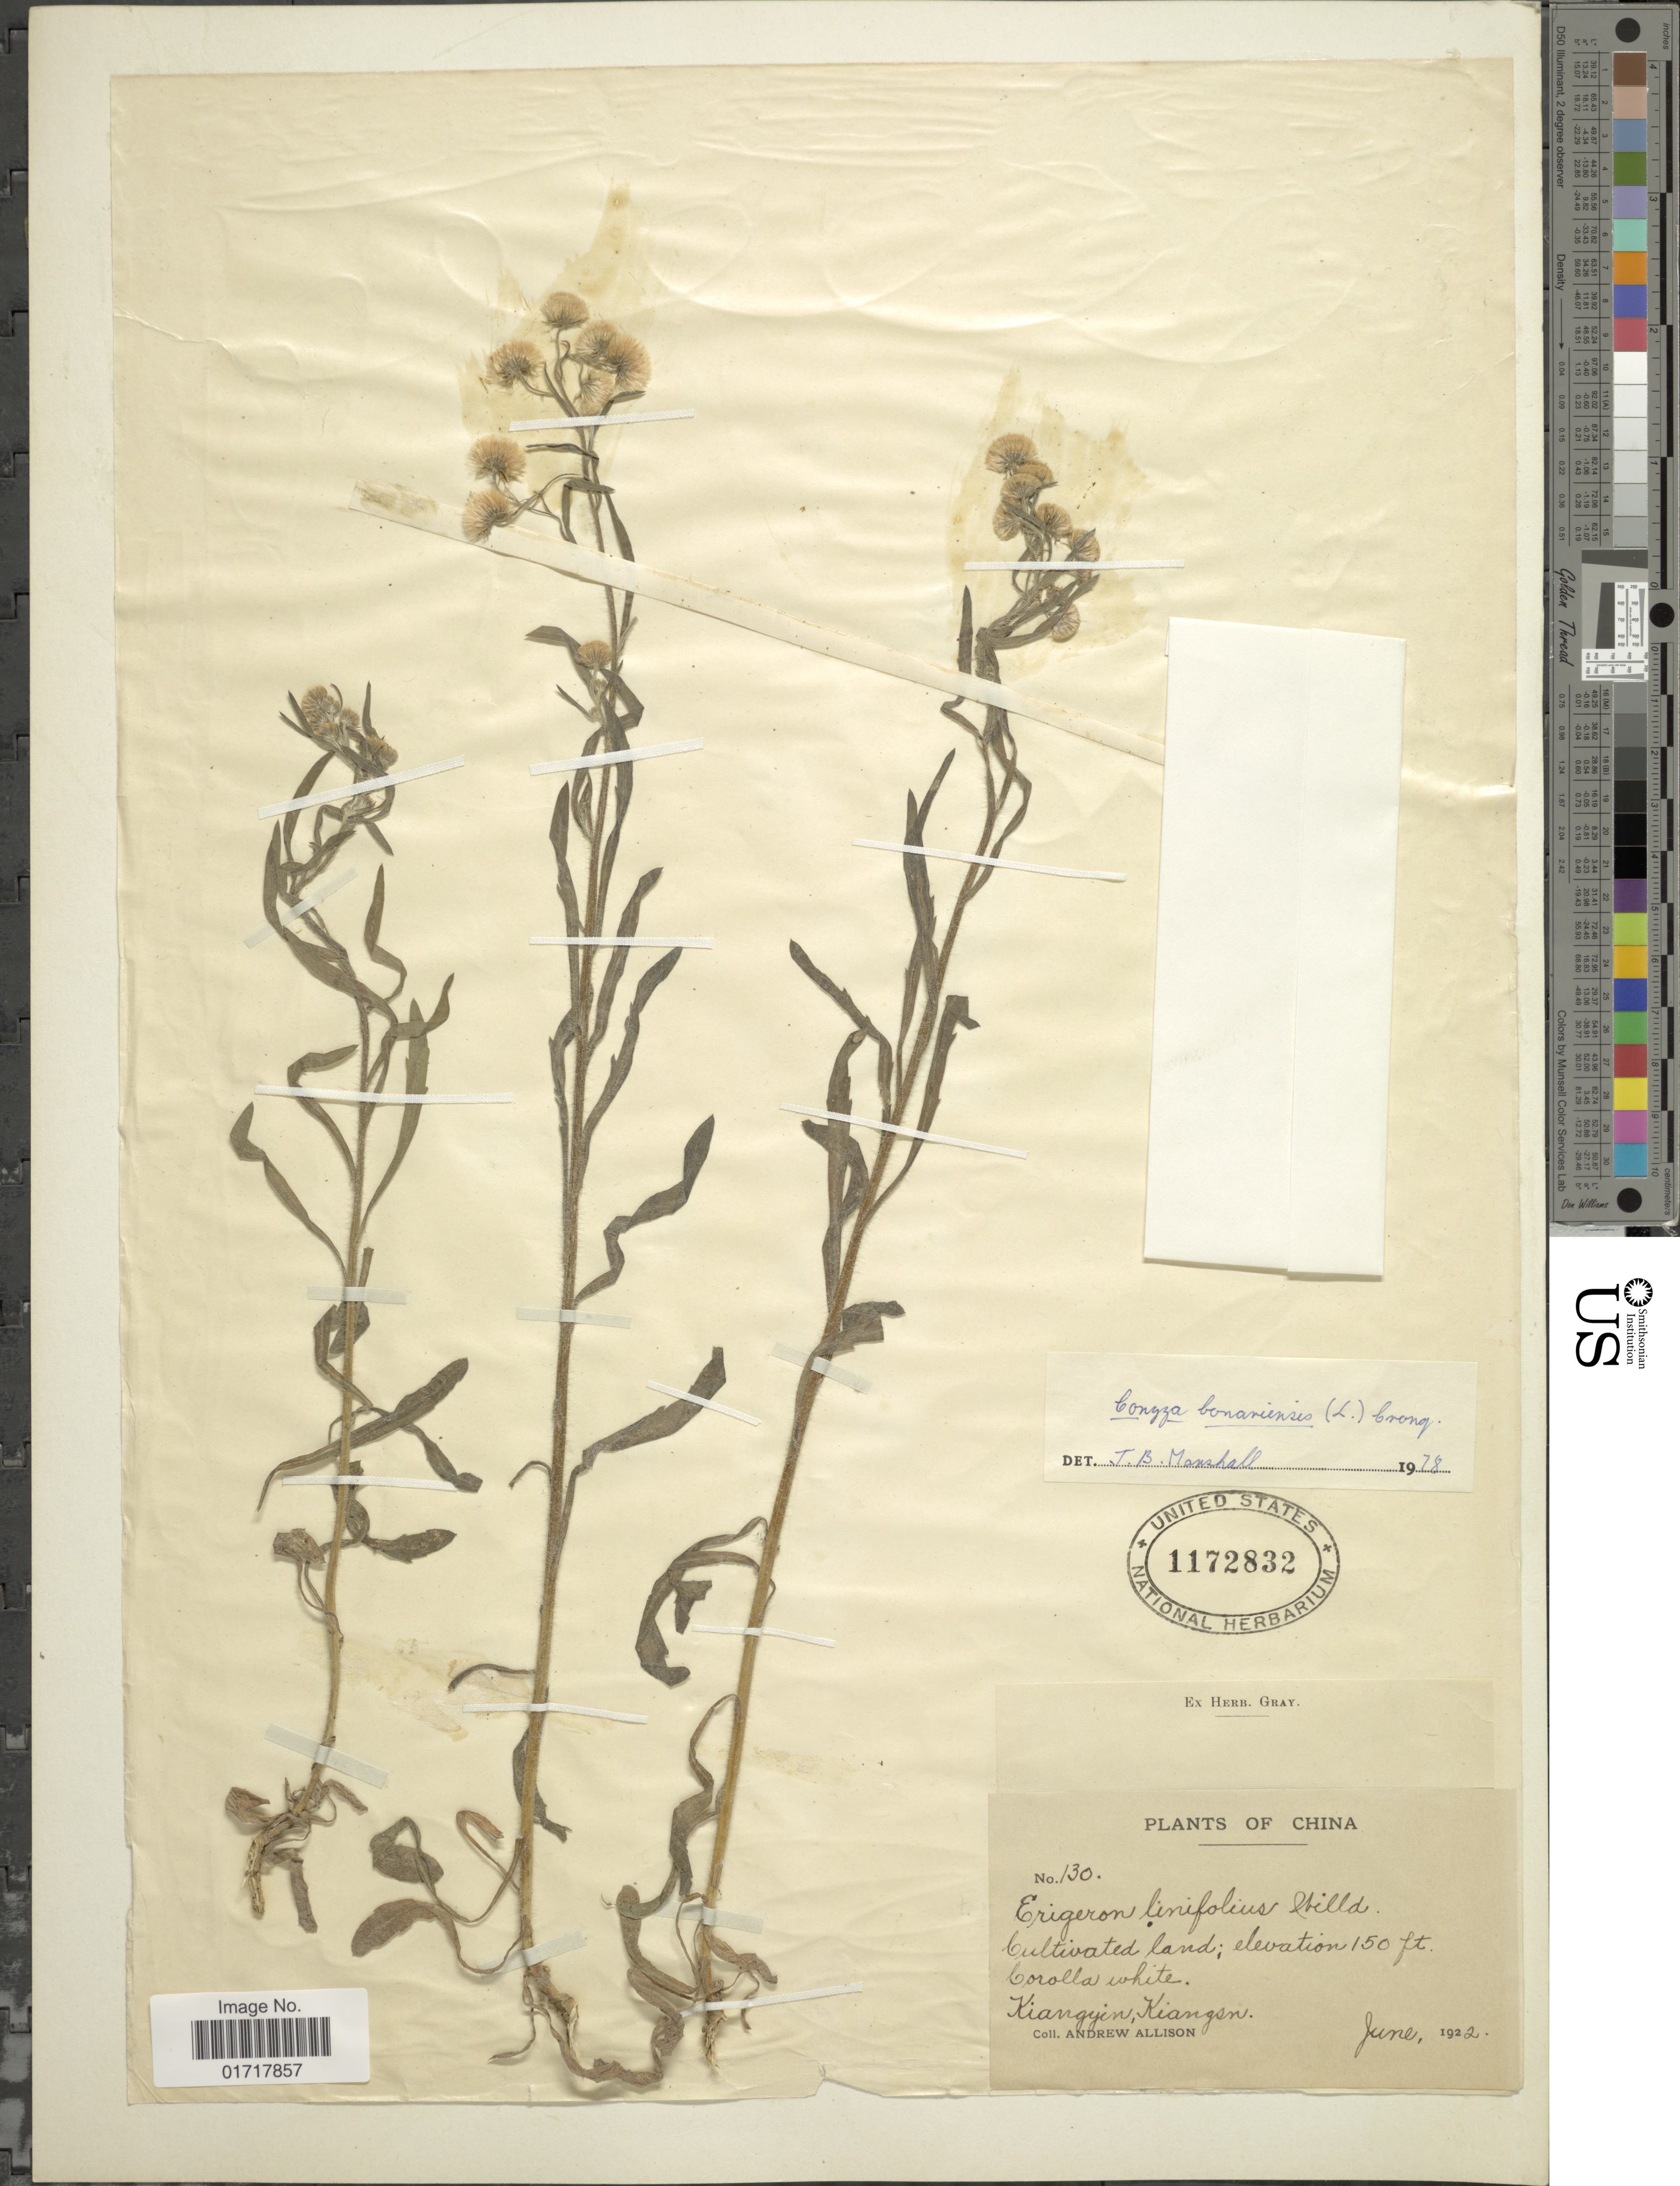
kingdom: Plantae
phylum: Tracheophyta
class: Magnoliopsida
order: Asterales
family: Asteraceae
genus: Conyza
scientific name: Conyza bonariensis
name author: (L.) Cronq.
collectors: A. Allison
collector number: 130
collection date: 1922-06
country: China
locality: Kiangyin, Kiangsn.China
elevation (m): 46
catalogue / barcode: US 1172832